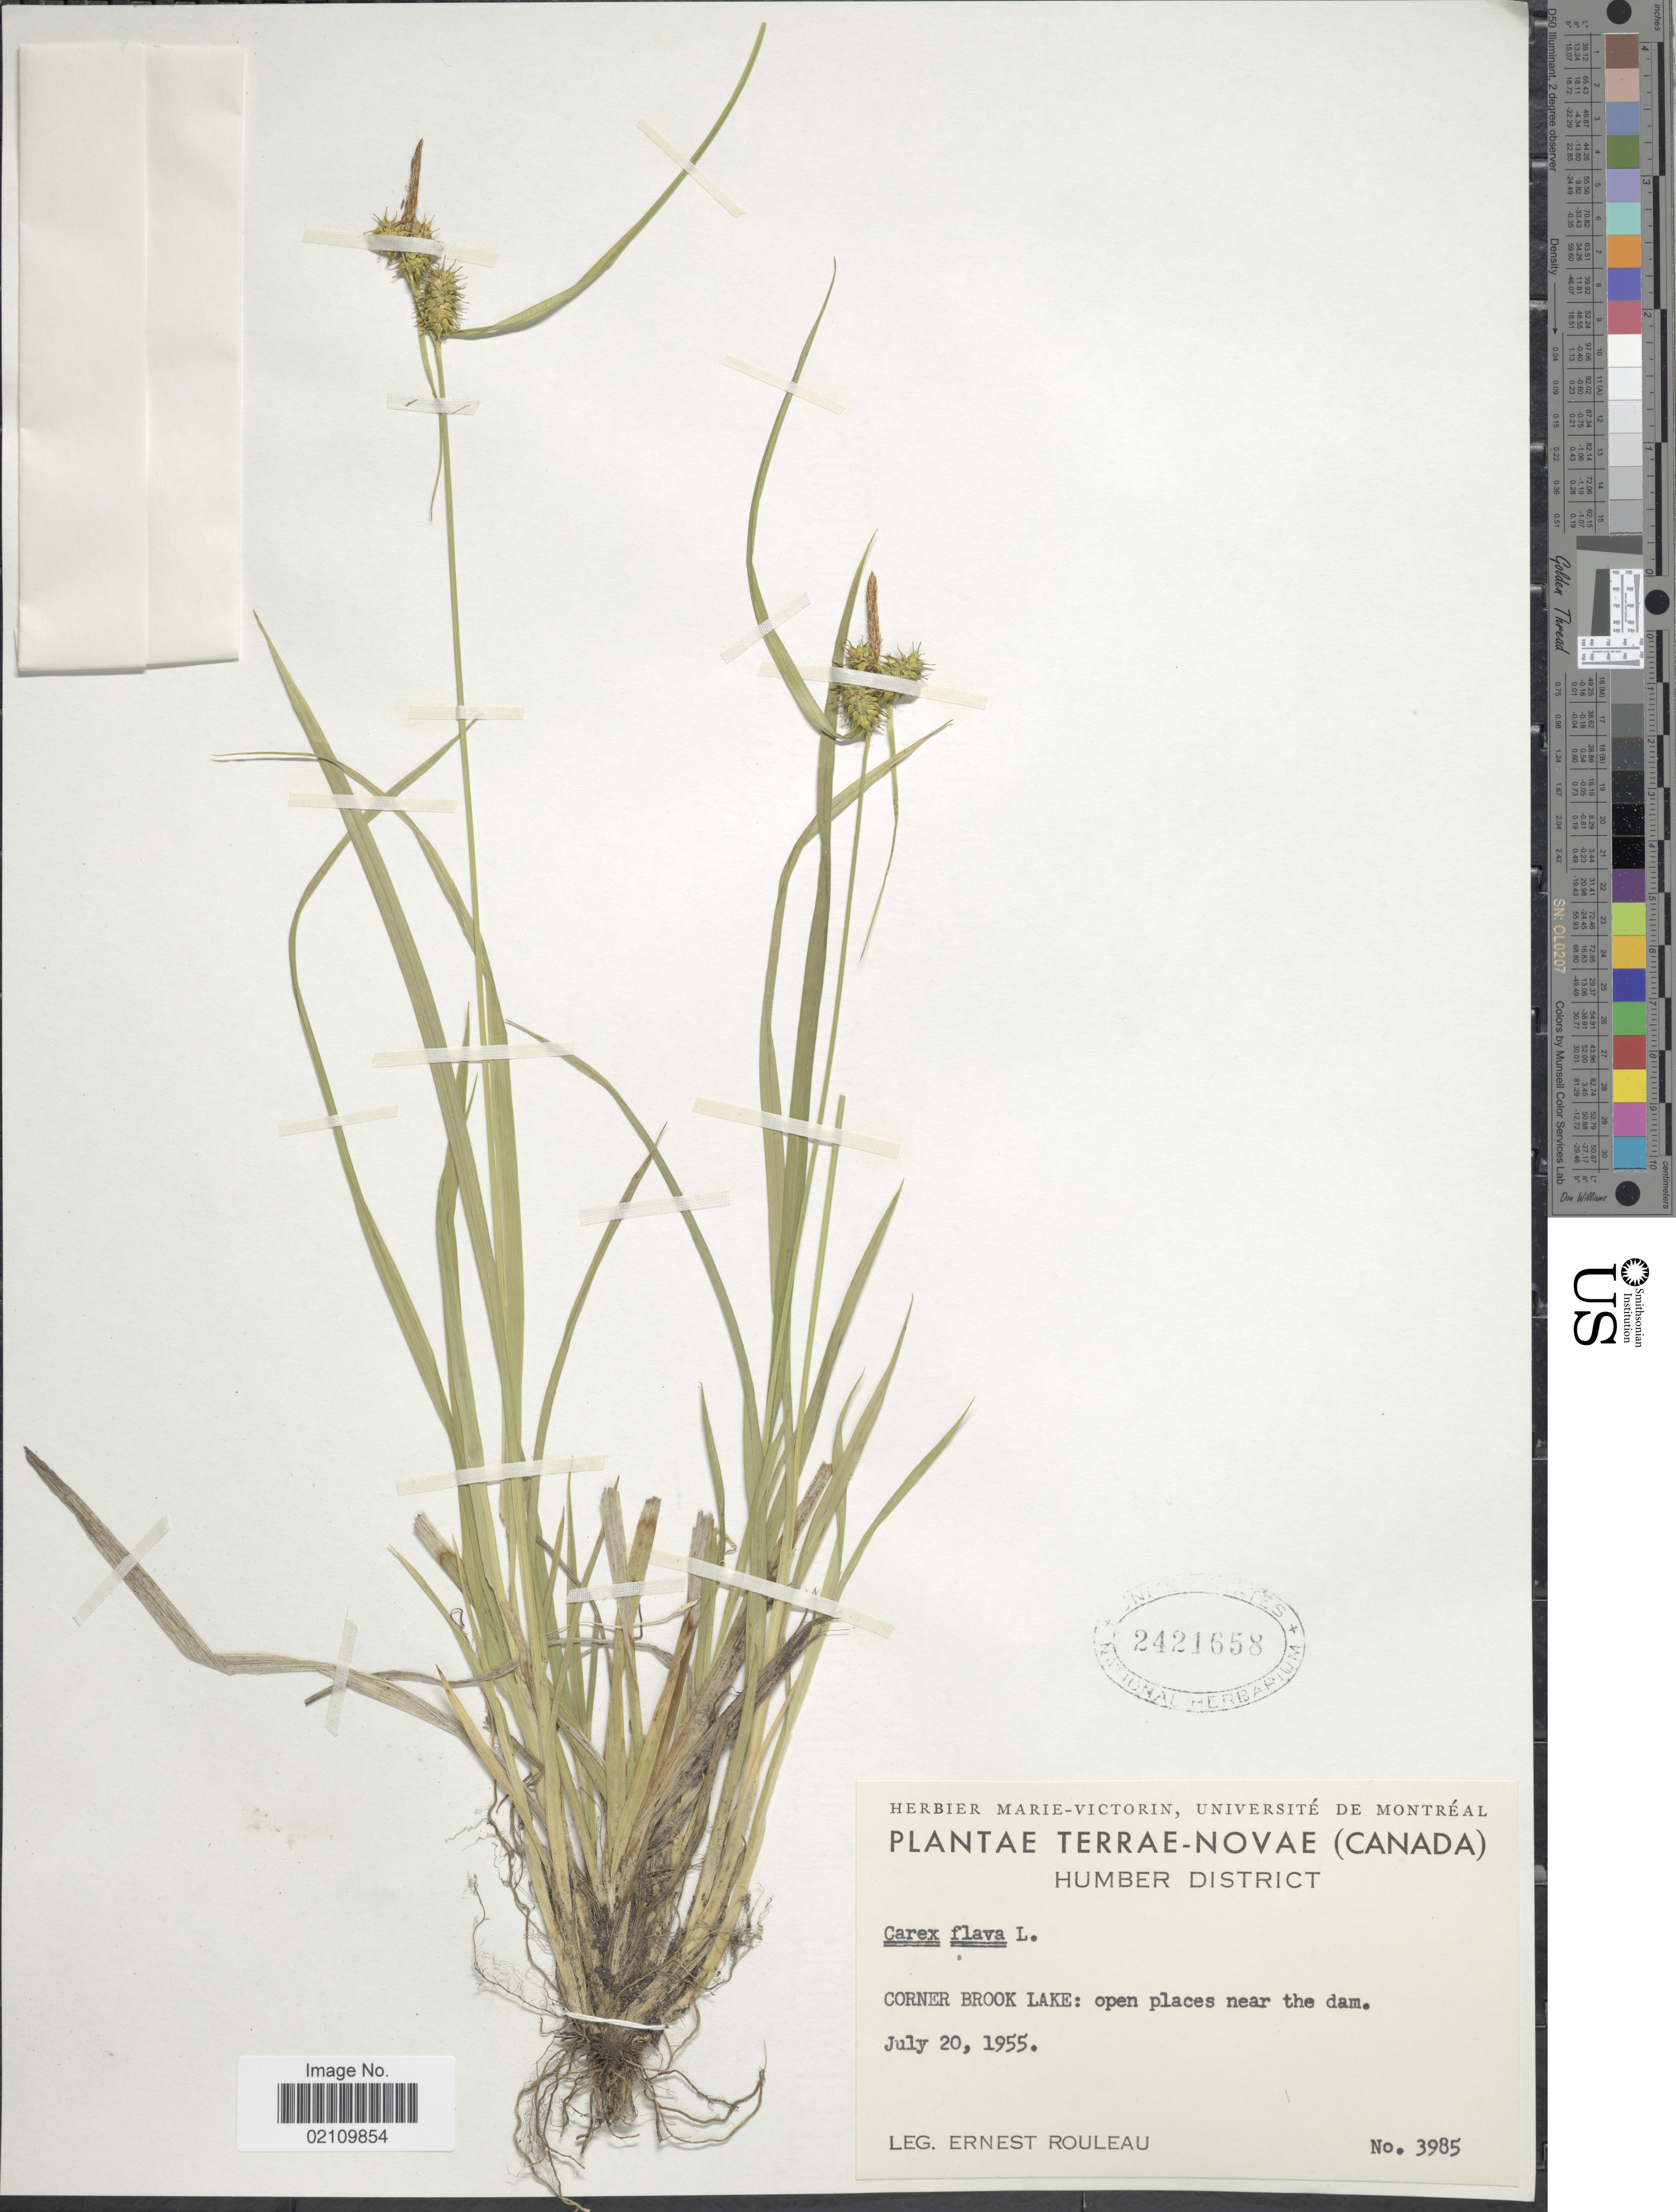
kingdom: Plantae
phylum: Tracheophyta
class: Liliopsida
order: Poales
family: Cyperaceae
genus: Carex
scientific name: Carex flava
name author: L.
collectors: E. Rouleau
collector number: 3985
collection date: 1955-07-20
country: Canada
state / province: Newfoundland and Labrador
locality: Terrae-Novae. Humber District. Corner Brook Lake: open places near the dam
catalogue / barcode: US 2421658